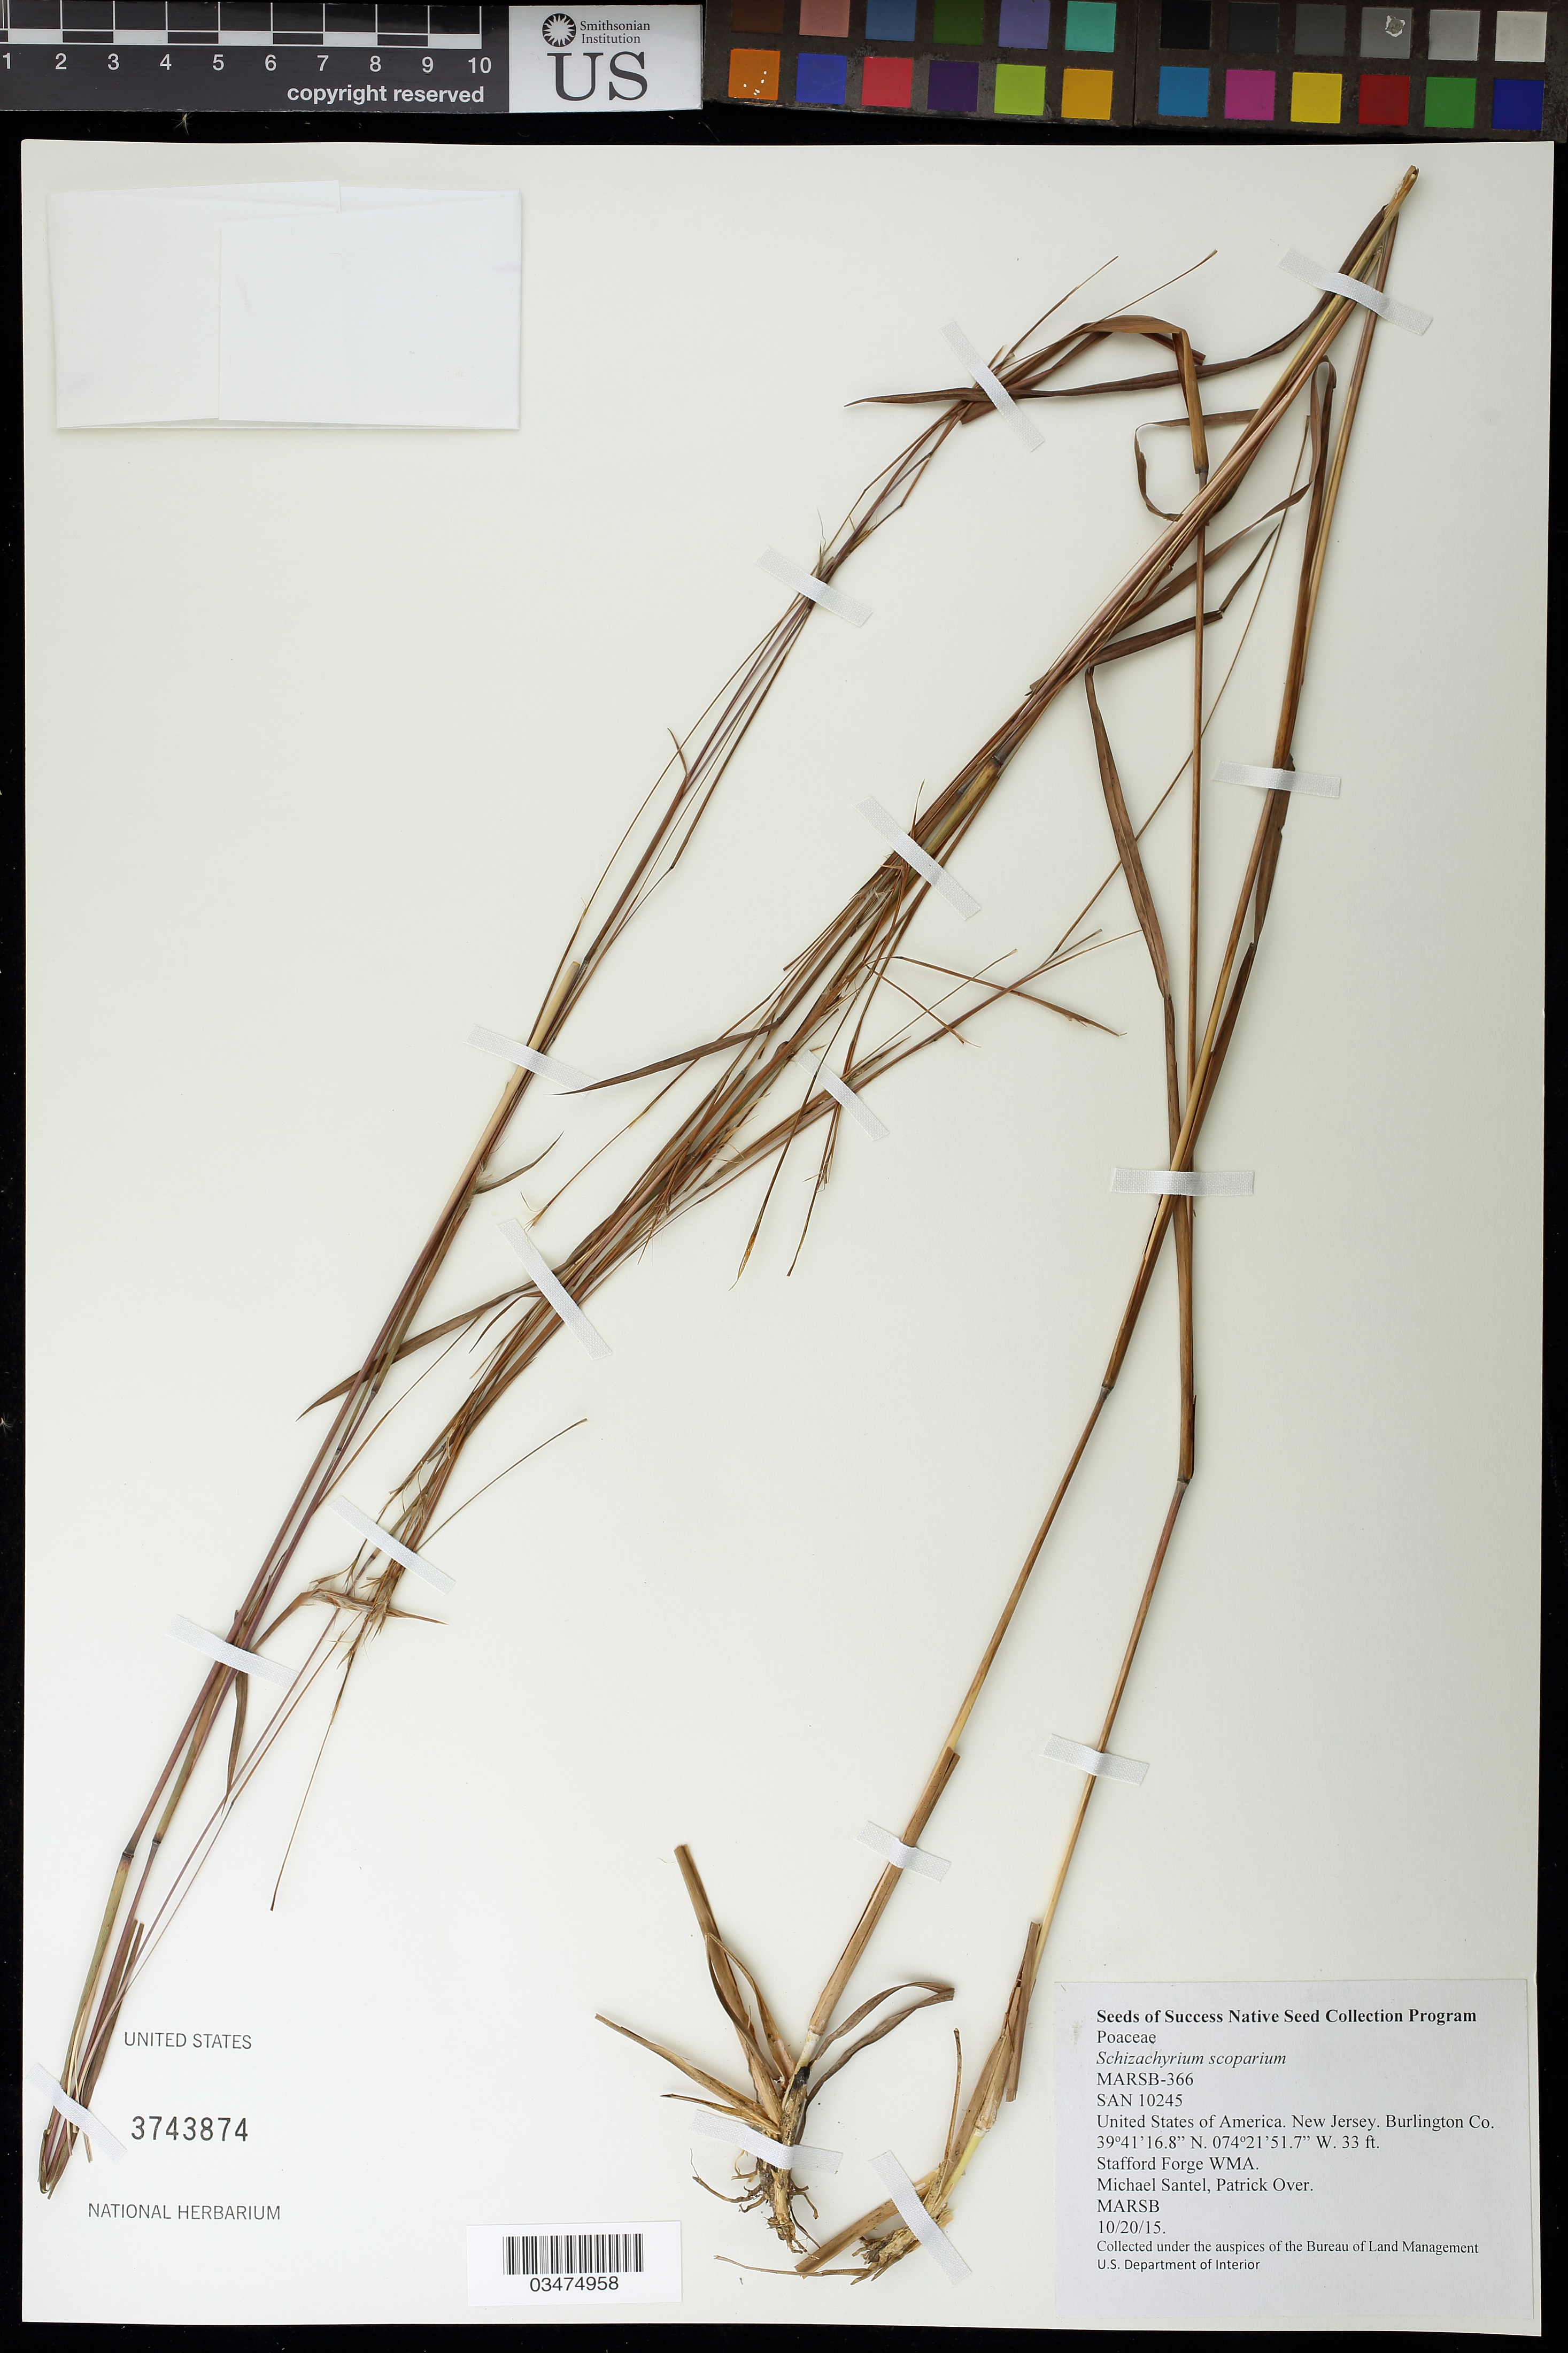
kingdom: Plantae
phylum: Tracheophyta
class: Liliopsida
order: Poales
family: Poaceae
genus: Schizachyrium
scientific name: Schizachyrium scoparium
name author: (Michx.) Nash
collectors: M. Santel & P. Over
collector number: MARSB-366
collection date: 2015-10-20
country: United States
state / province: New Jersey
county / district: Burlington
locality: Stafford Forge Wildlife Management Area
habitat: Pine Openings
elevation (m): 10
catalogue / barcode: US 3743874